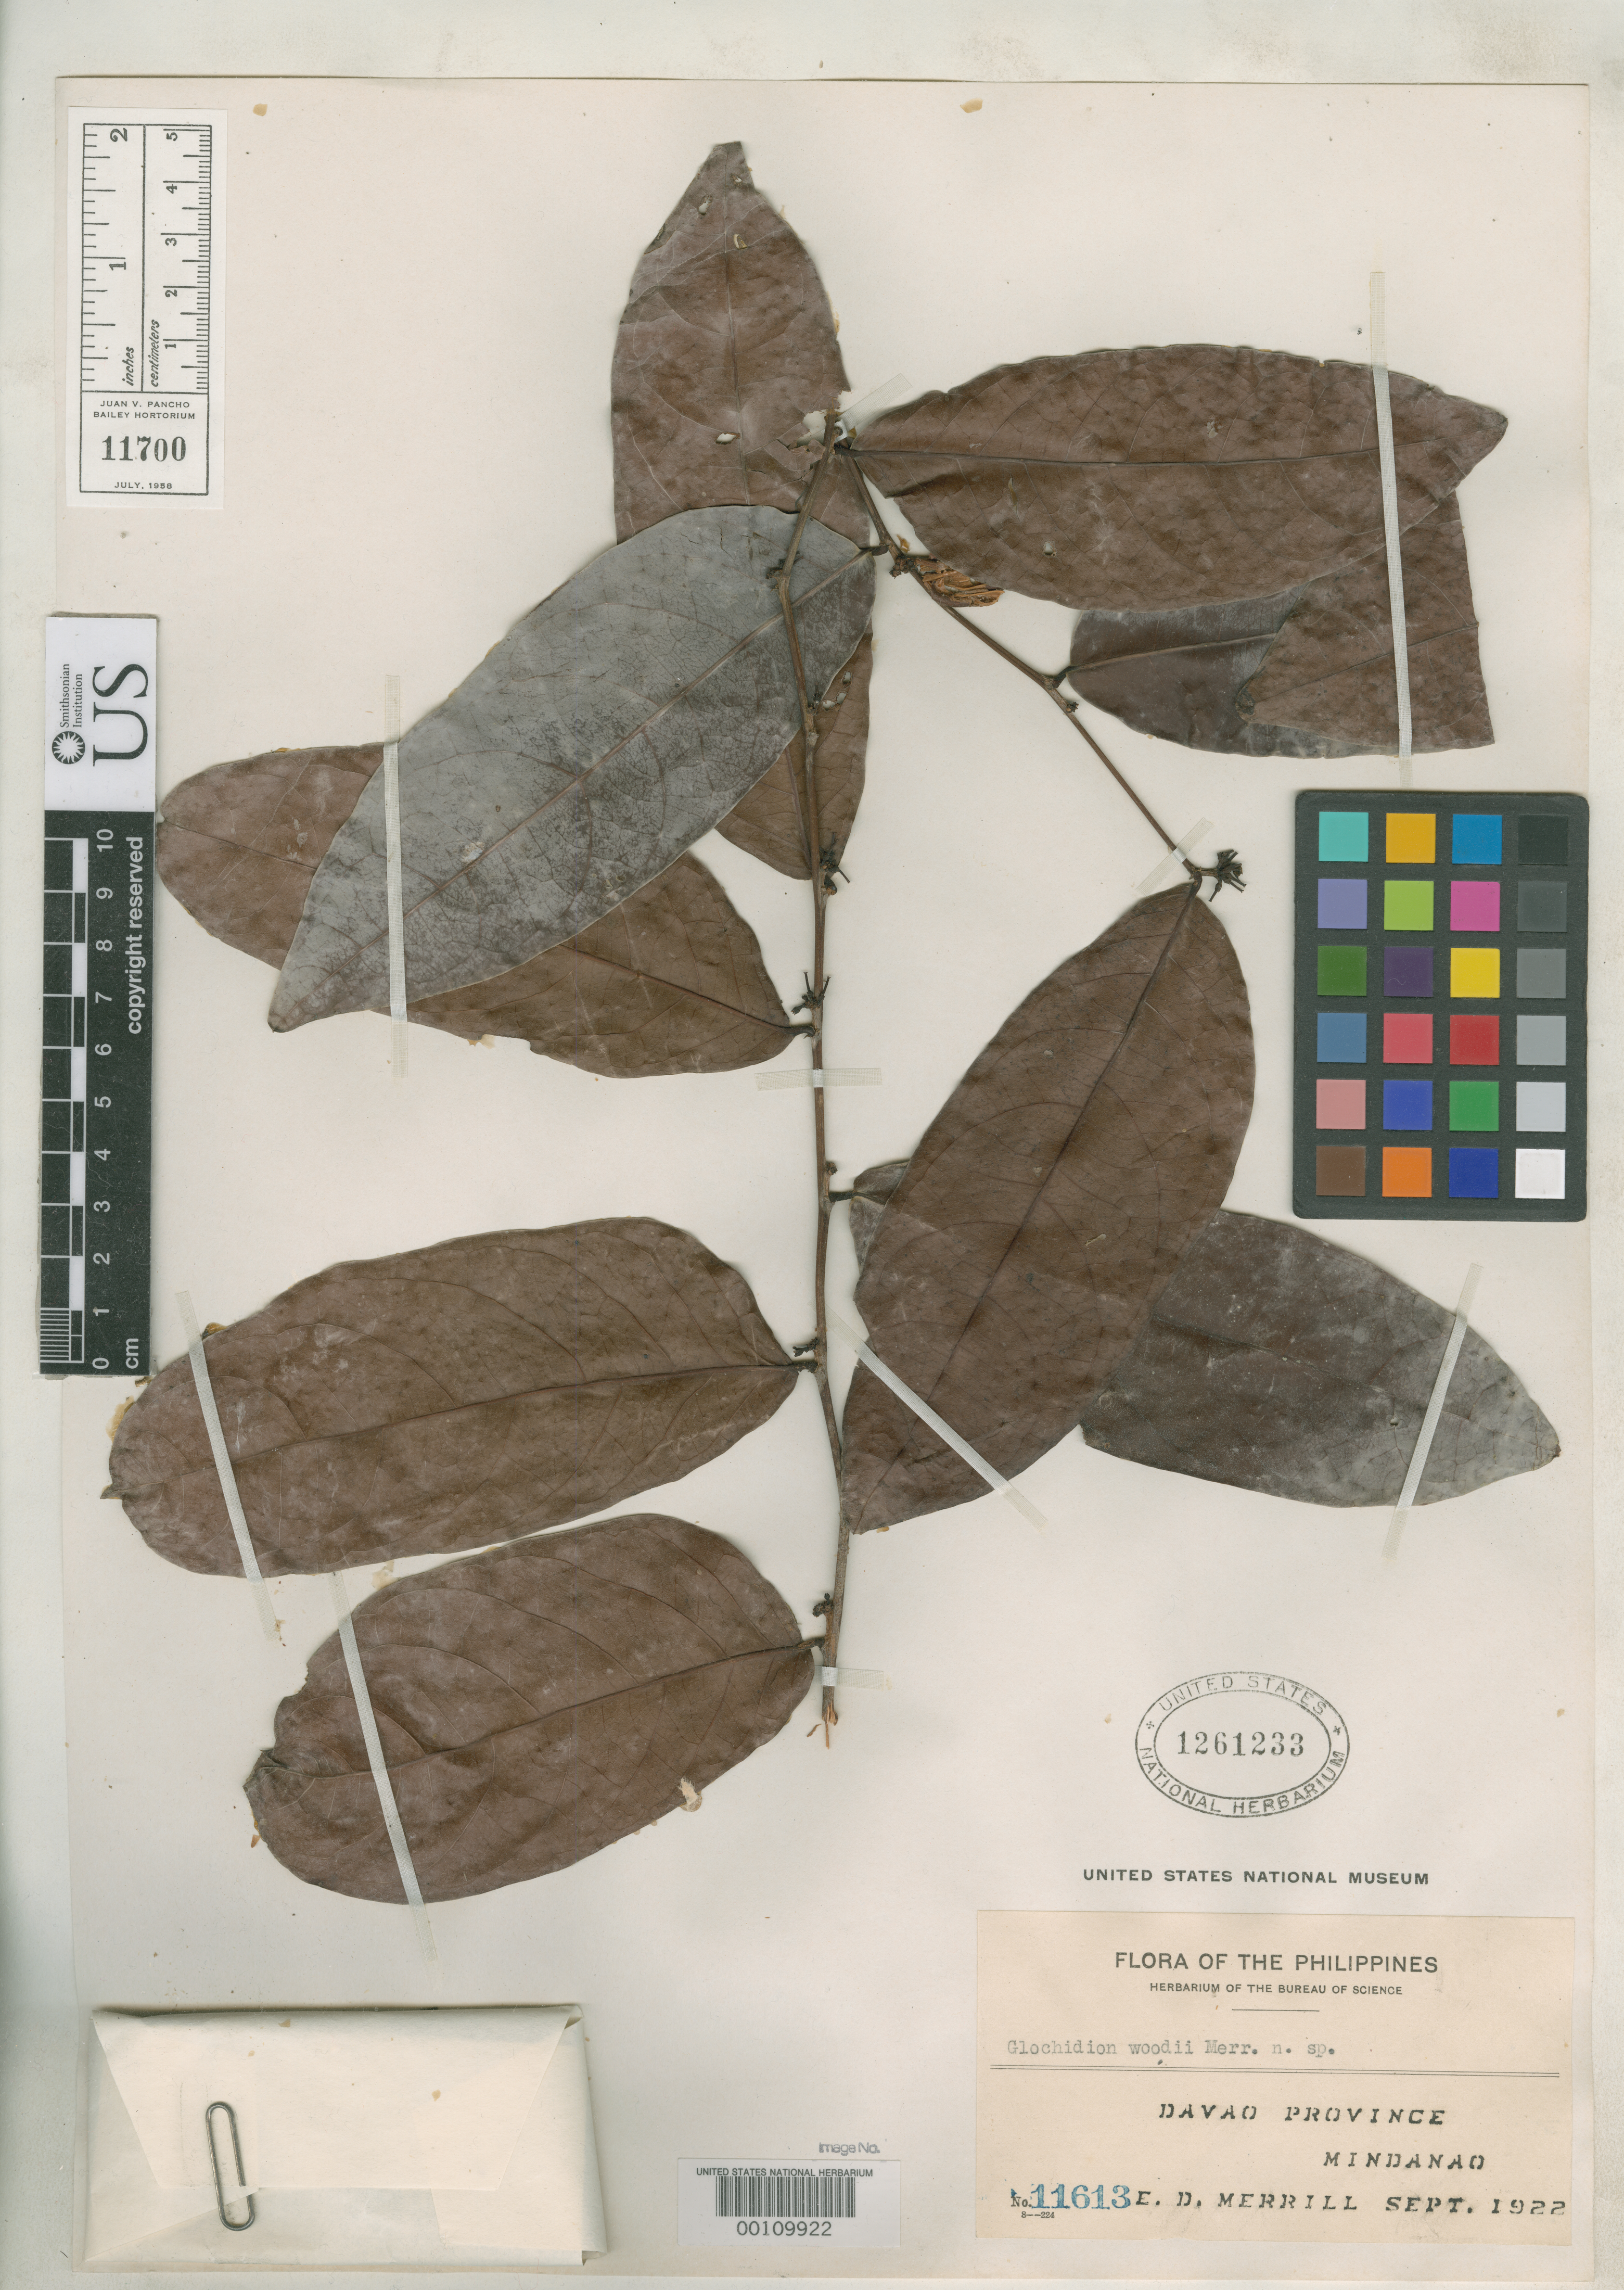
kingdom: Plantae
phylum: Tracheophyta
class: Magnoliopsida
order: Malpighiales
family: Phyllanthaceae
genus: Glochidion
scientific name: Glochidion woodii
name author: Merr.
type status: Isotype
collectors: E. D. Merrill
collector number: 11613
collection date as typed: Sep 1922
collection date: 1922-09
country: Philippines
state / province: Davao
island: Mindanao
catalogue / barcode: US 1261233